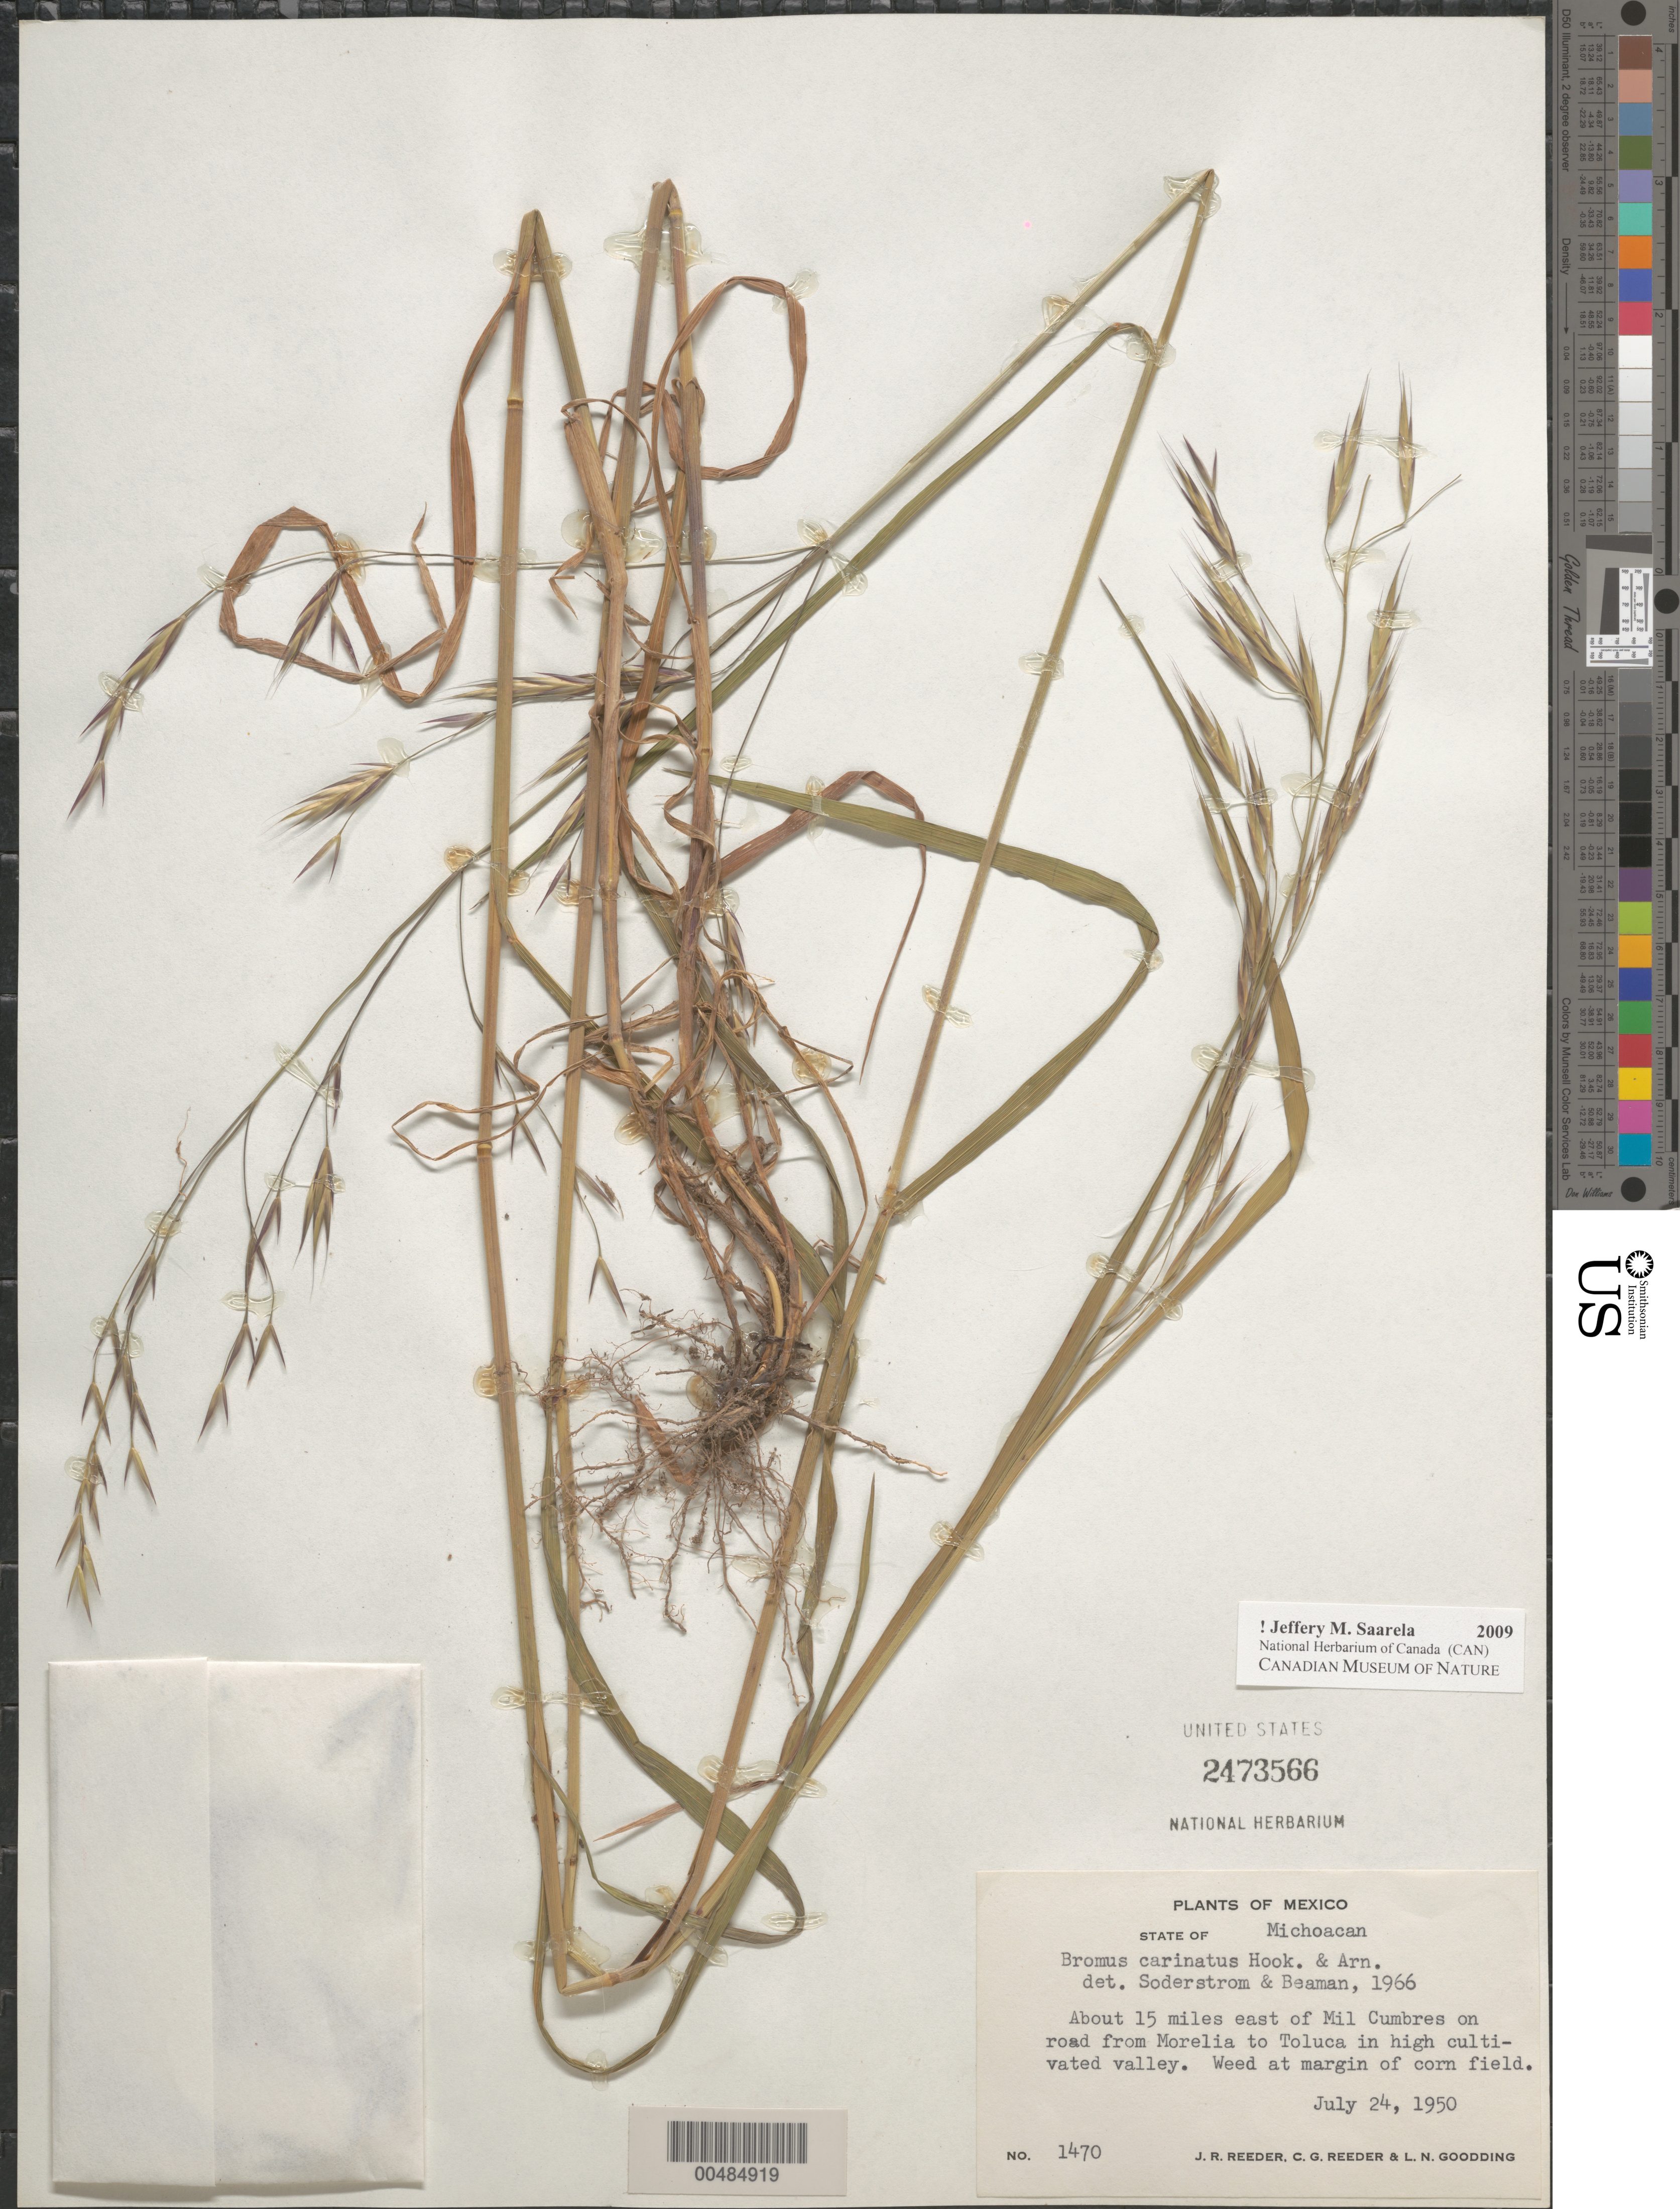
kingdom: Plantae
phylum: Tracheophyta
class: Liliopsida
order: Poales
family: Poaceae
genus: Bromus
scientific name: Bromus carinatus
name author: Hook. & Arn.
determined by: Soderstrom, T. R.; Beaman, J. H.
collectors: J. R. Reeder, C. G. Reeder & L. N. Goodding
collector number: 1470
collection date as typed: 24 Jul 1950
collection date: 1950-07-24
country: Mexico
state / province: Michoacán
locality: About 15 mi E of Mil Cumbres on road from Morelia to Toluca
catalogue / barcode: US 2473566